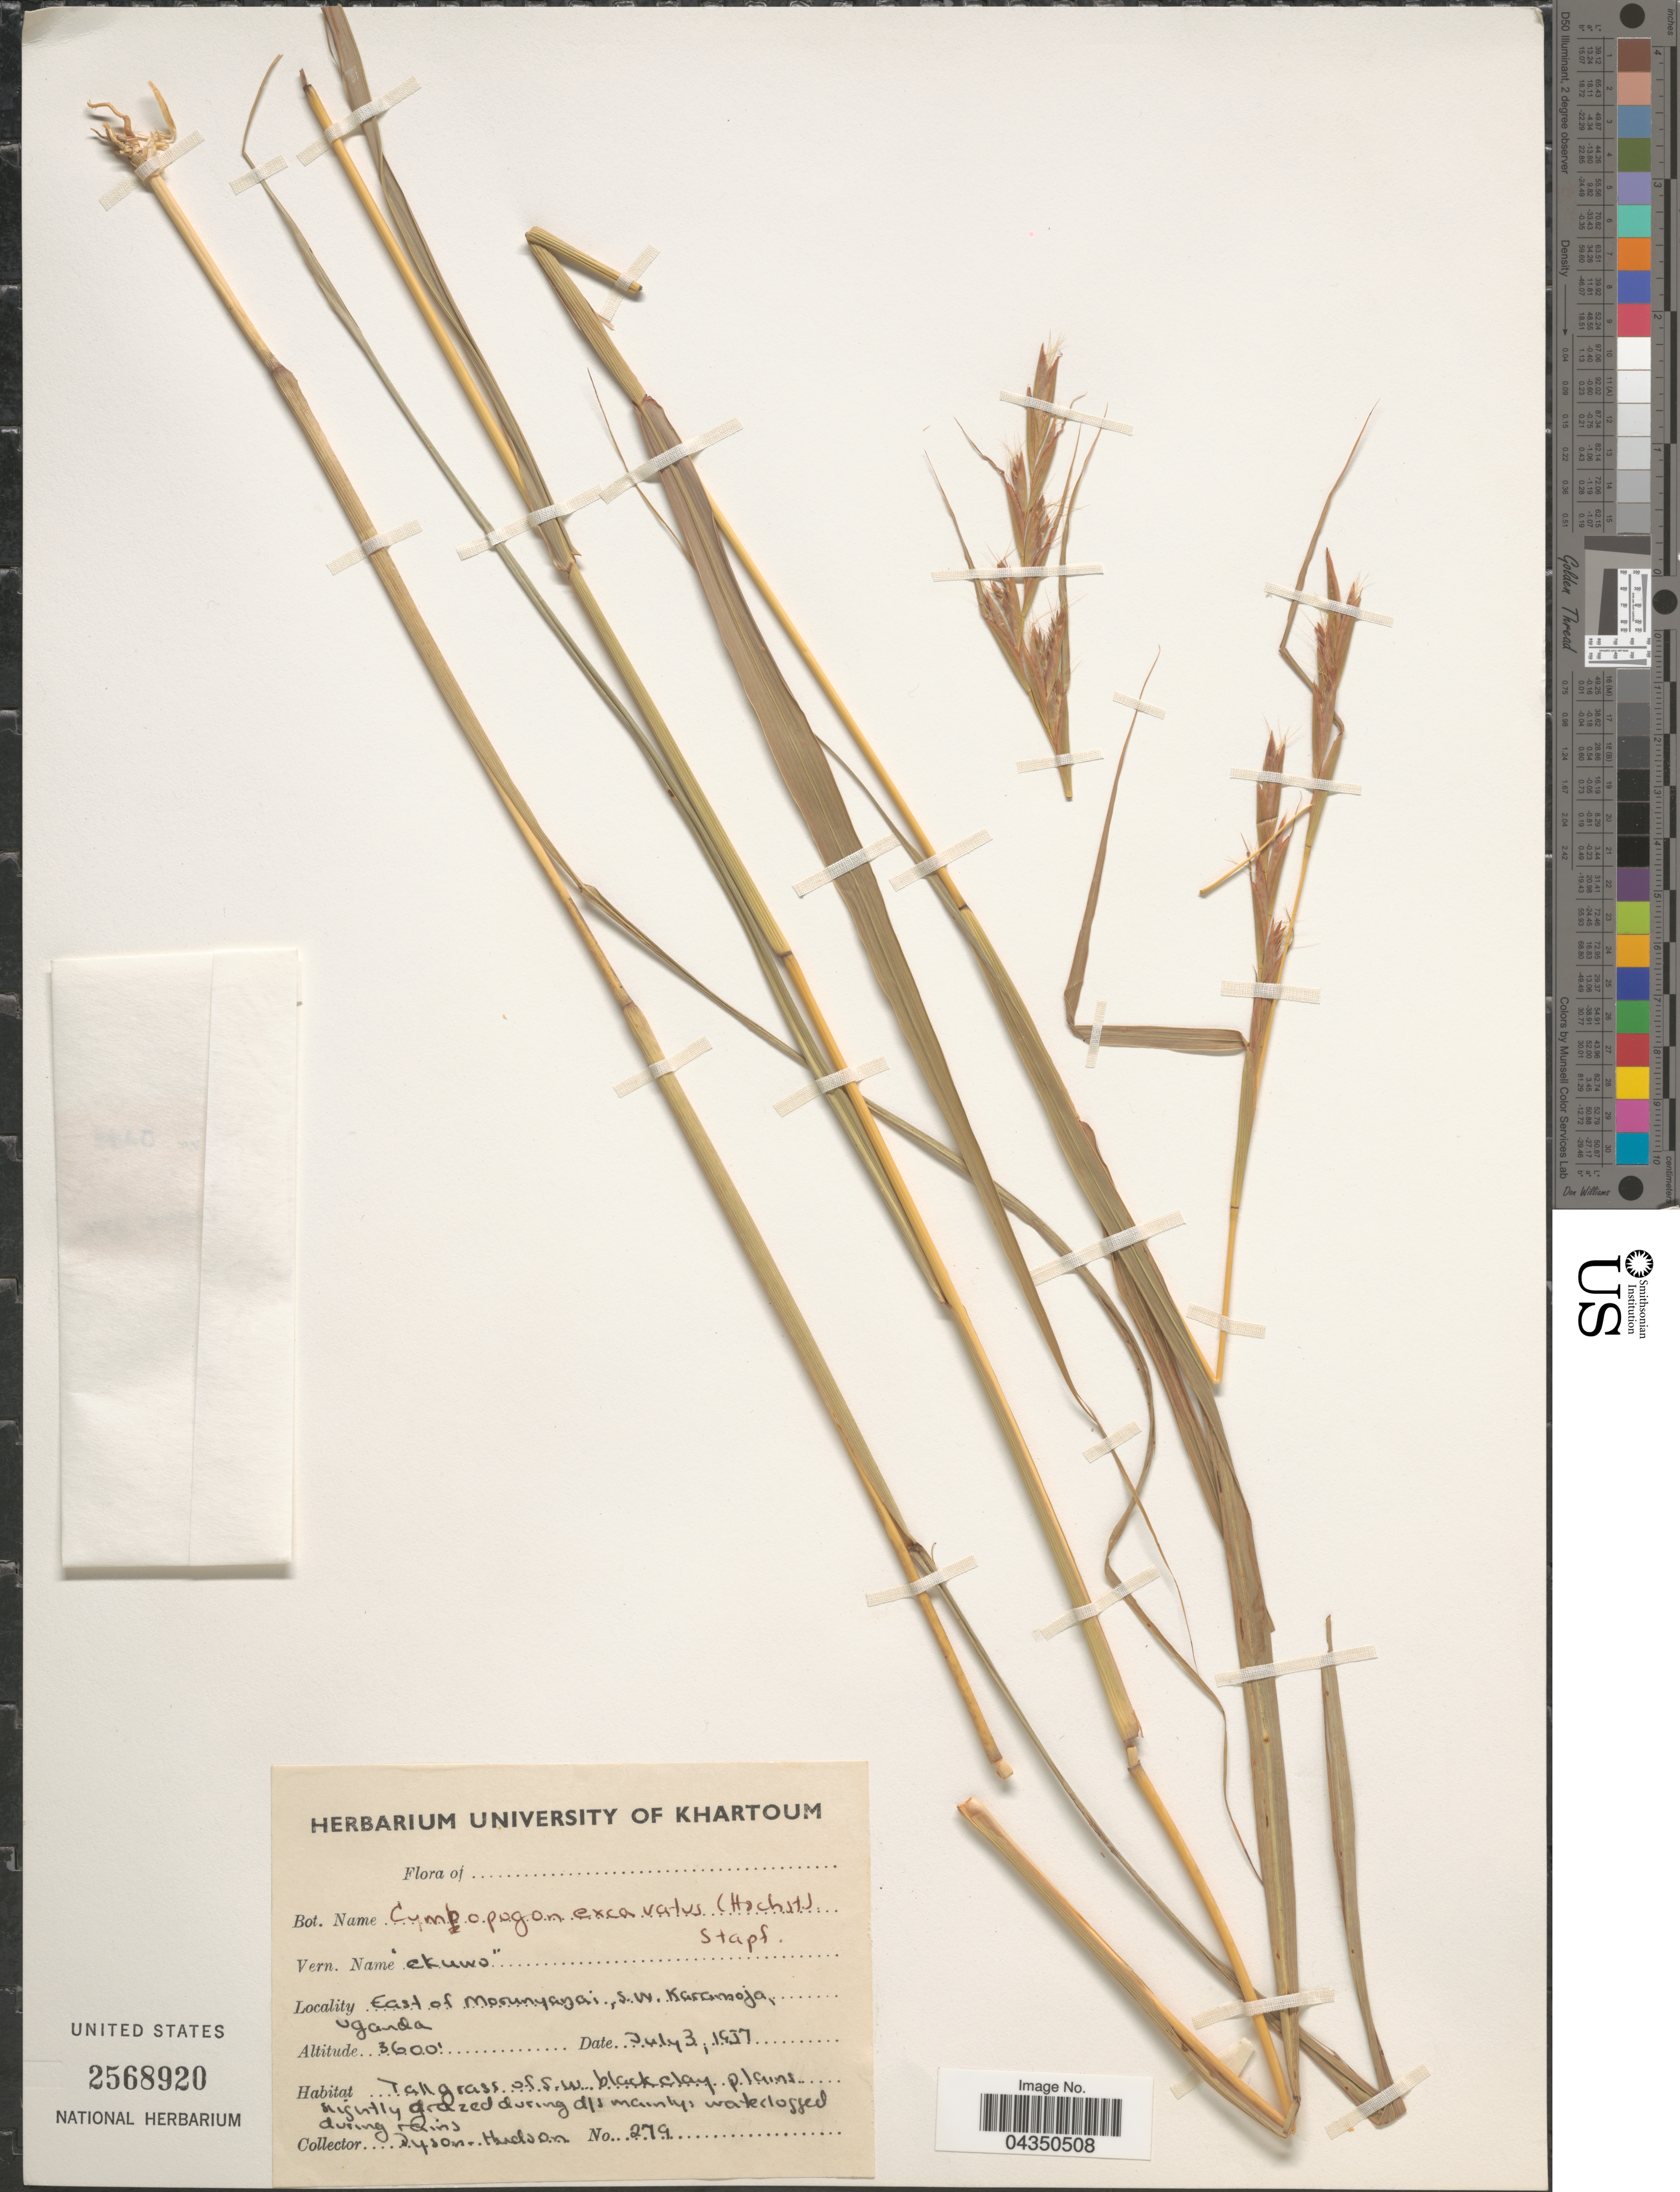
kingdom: Plantae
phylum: Tracheophyta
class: Liliopsida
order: Poales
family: Poaceae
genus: Cymbopogon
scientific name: Cymbopogon caesius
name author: (Nees ex Hook. & Arn.) Stapf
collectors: Dyson-Hudson, --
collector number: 279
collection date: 1937-07-03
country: Uganda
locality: East of Morunyanai., s.w. Karamoja.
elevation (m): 1097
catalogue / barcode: US 2568920